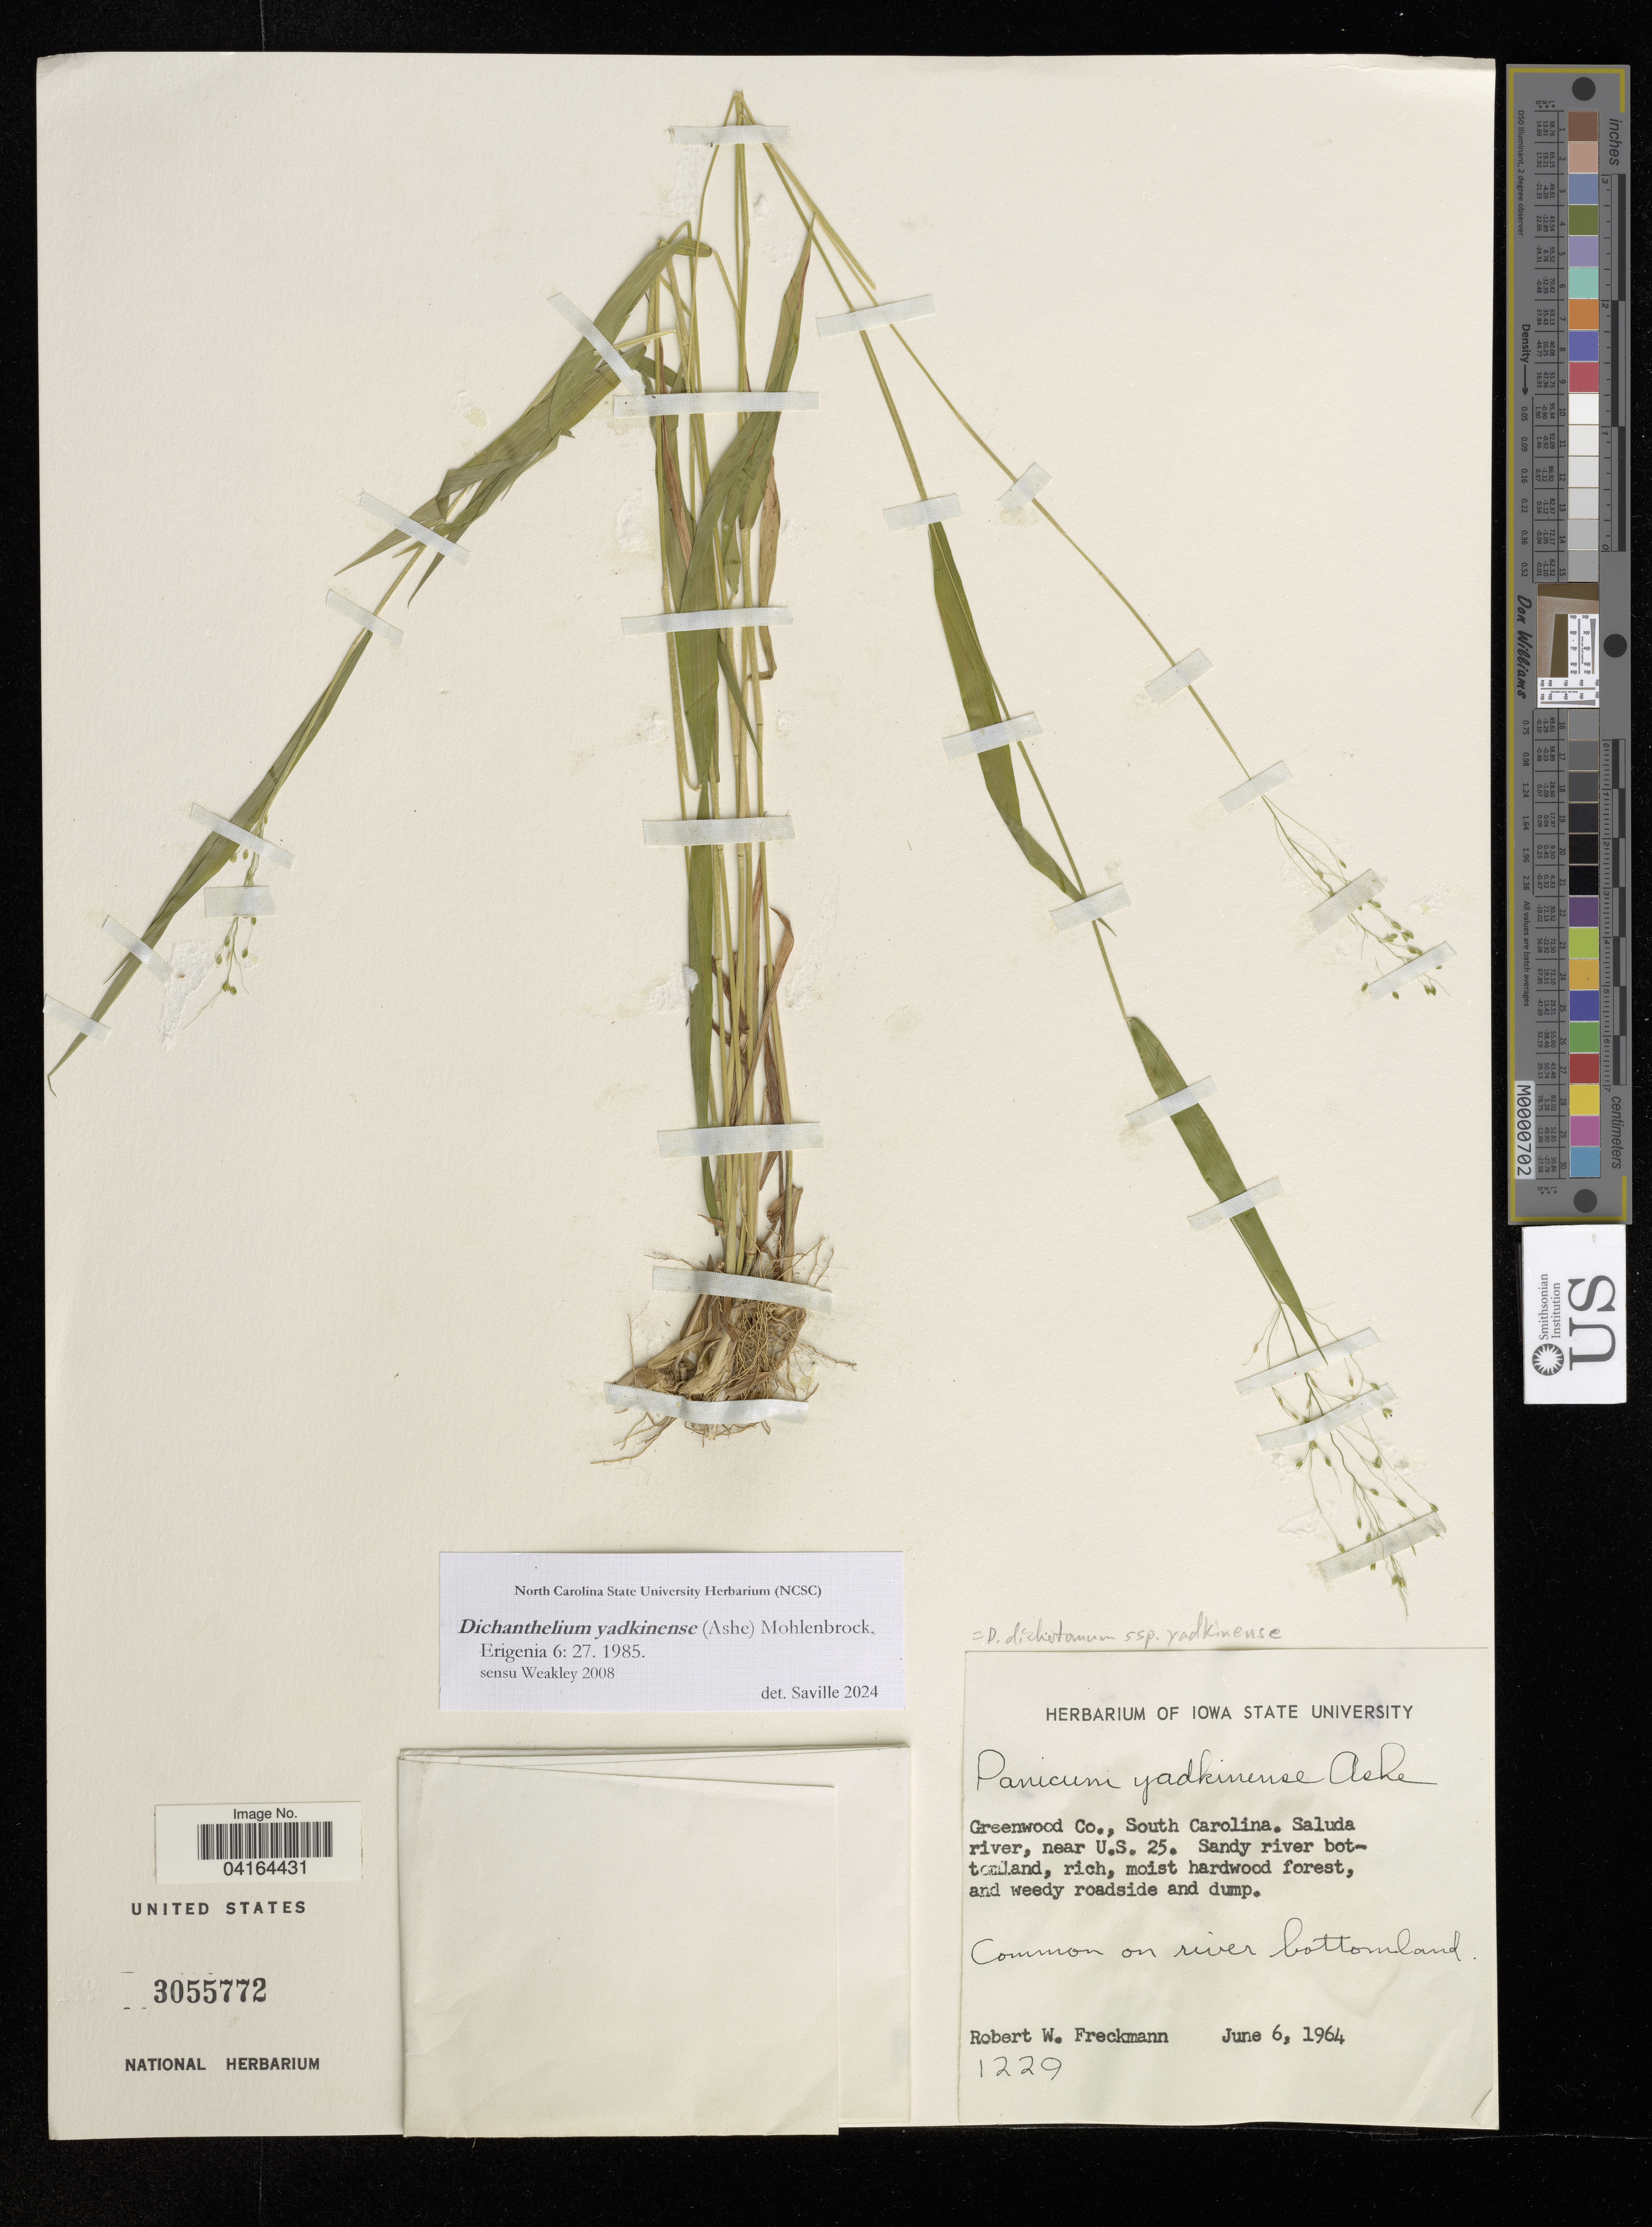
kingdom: Plantae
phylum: Tracheophyta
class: Liliopsida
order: Poales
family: Poaceae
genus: Panicum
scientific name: Panicum yadkinense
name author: Ashe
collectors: R. Freckmann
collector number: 1229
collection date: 1964-06-06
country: United States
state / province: South Carolina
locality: Greenwood Co. Saluda river, near U.S. 25.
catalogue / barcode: US 3055772